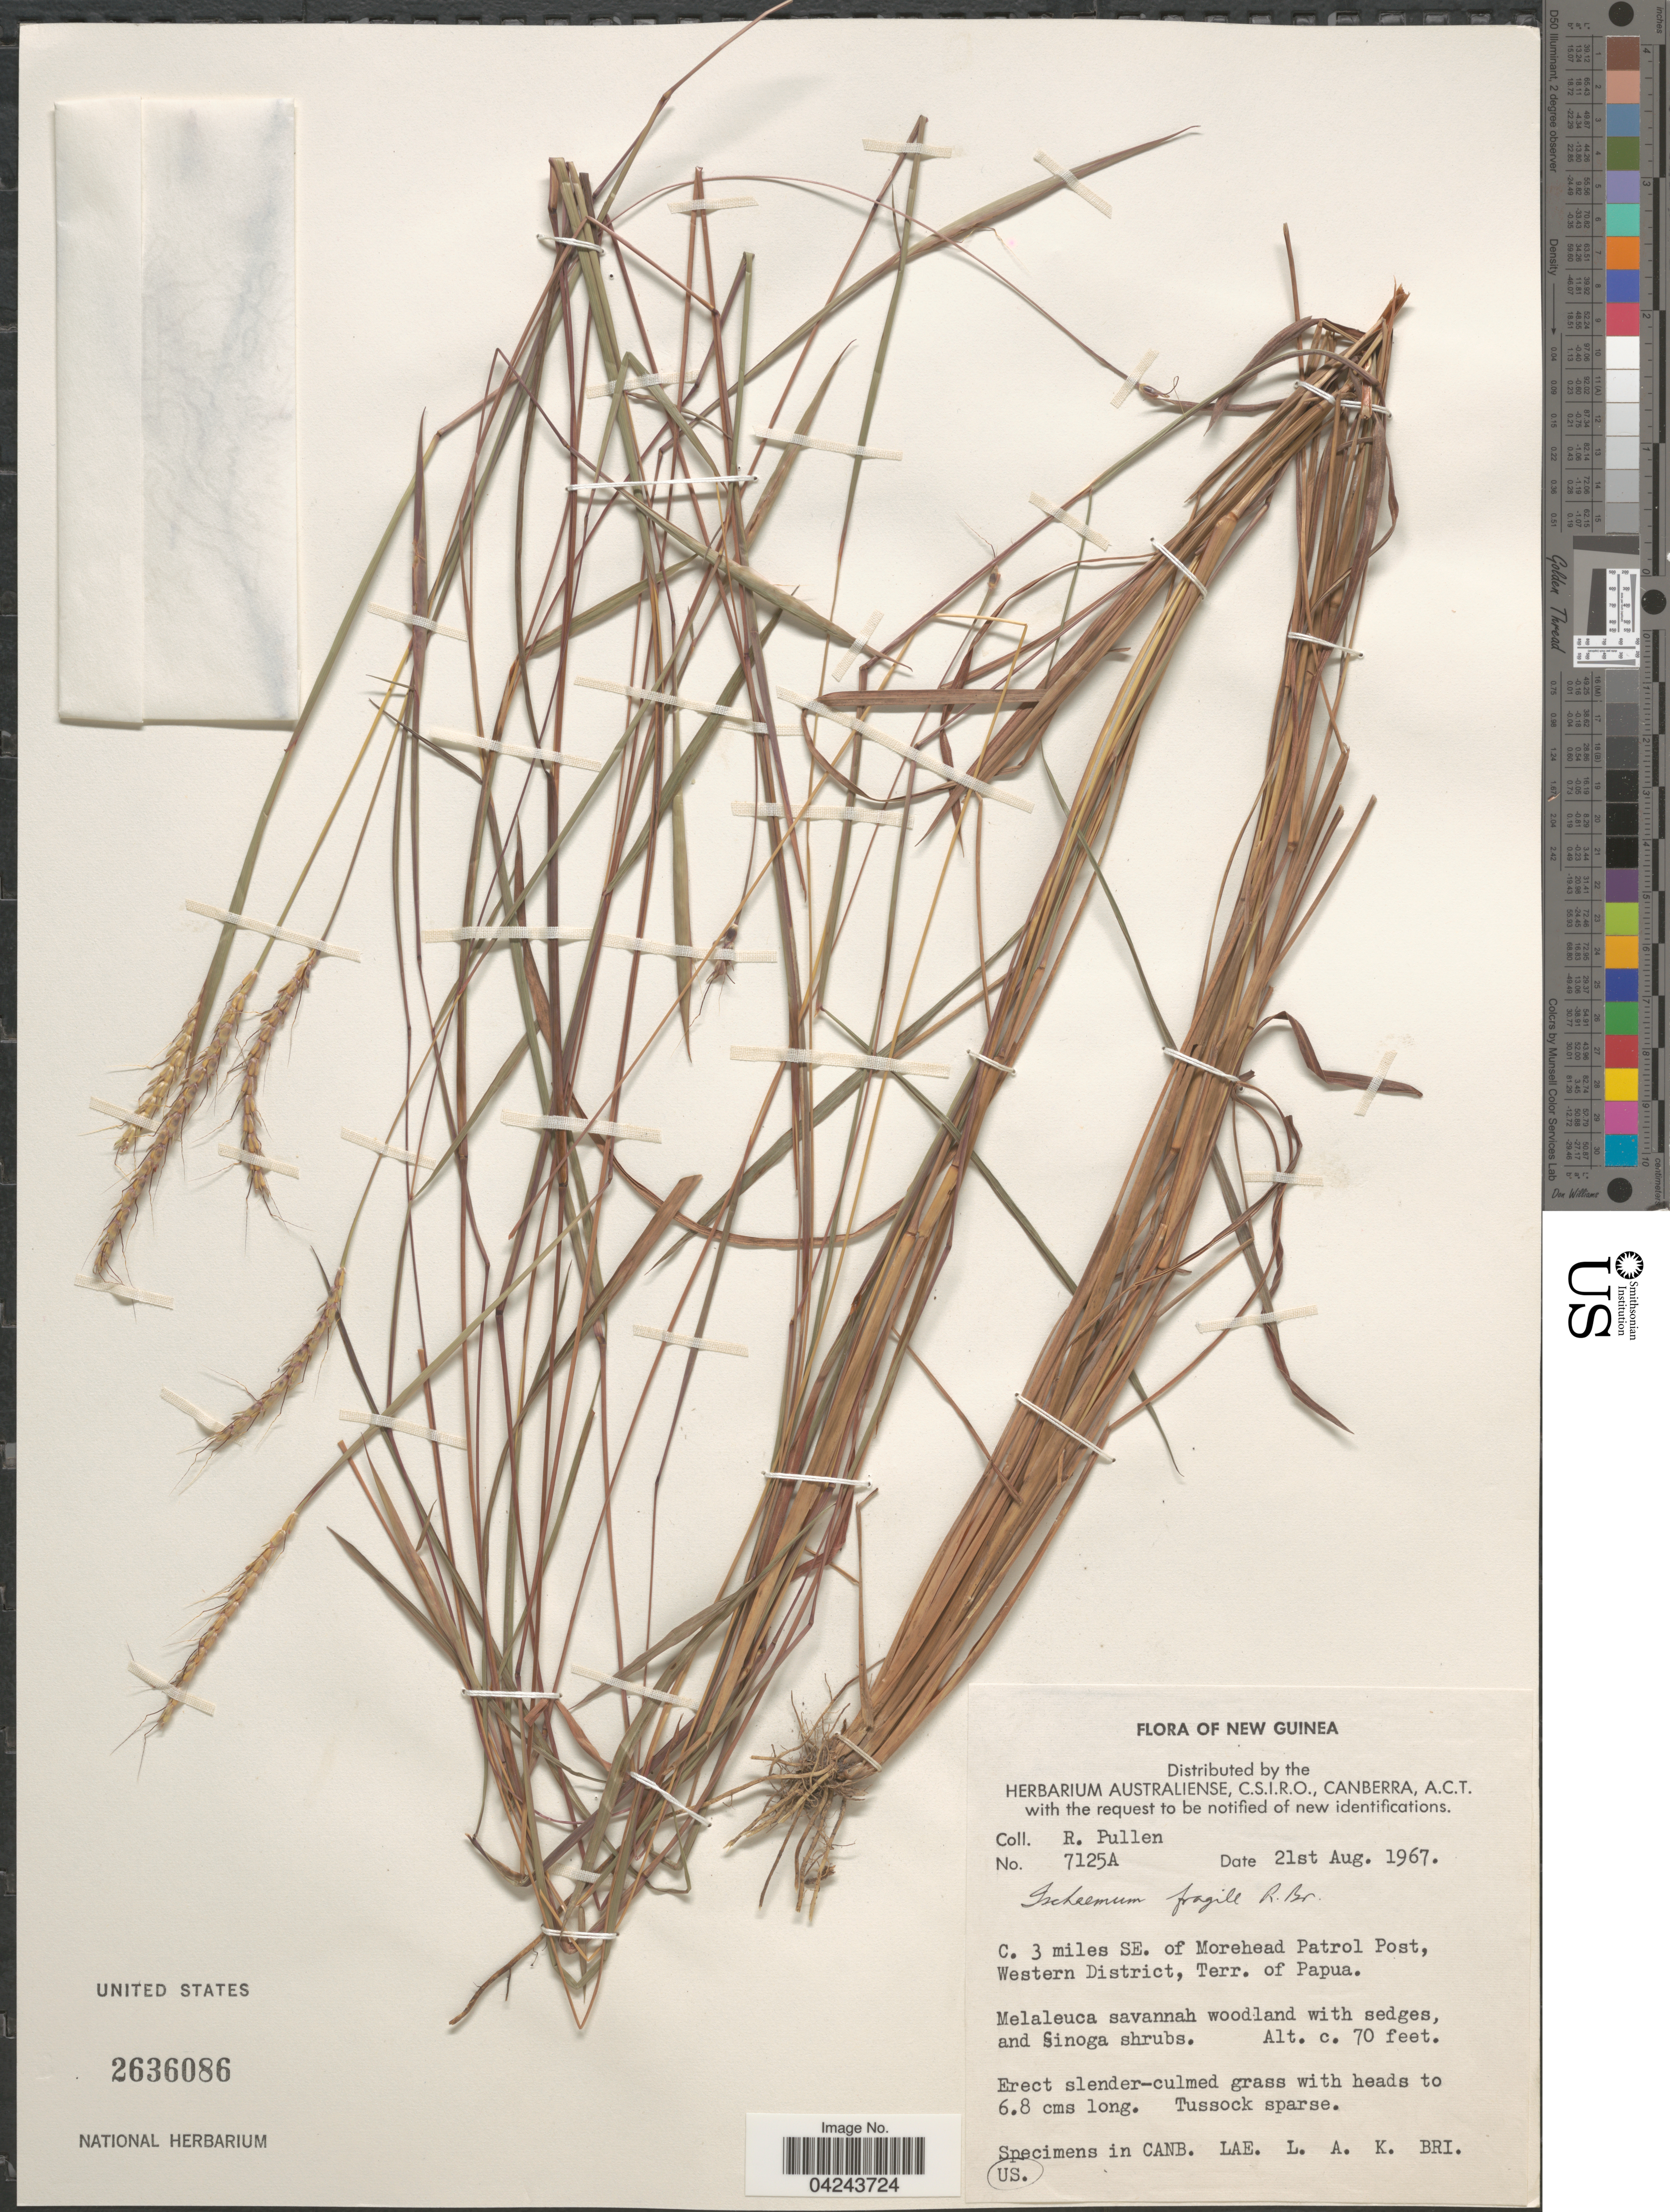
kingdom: Plantae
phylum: Tracheophyta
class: Liliopsida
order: Poales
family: Poaceae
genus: Ischaemum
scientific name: Ischaemum fragile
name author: R. Br.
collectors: R. Pullen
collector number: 7125A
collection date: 1967-08-21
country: Papua New Guinea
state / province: Manus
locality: New Guinea. C. 3 miles SE. of Morehead Patrol Post, Western District.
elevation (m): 21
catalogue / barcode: US 2636086